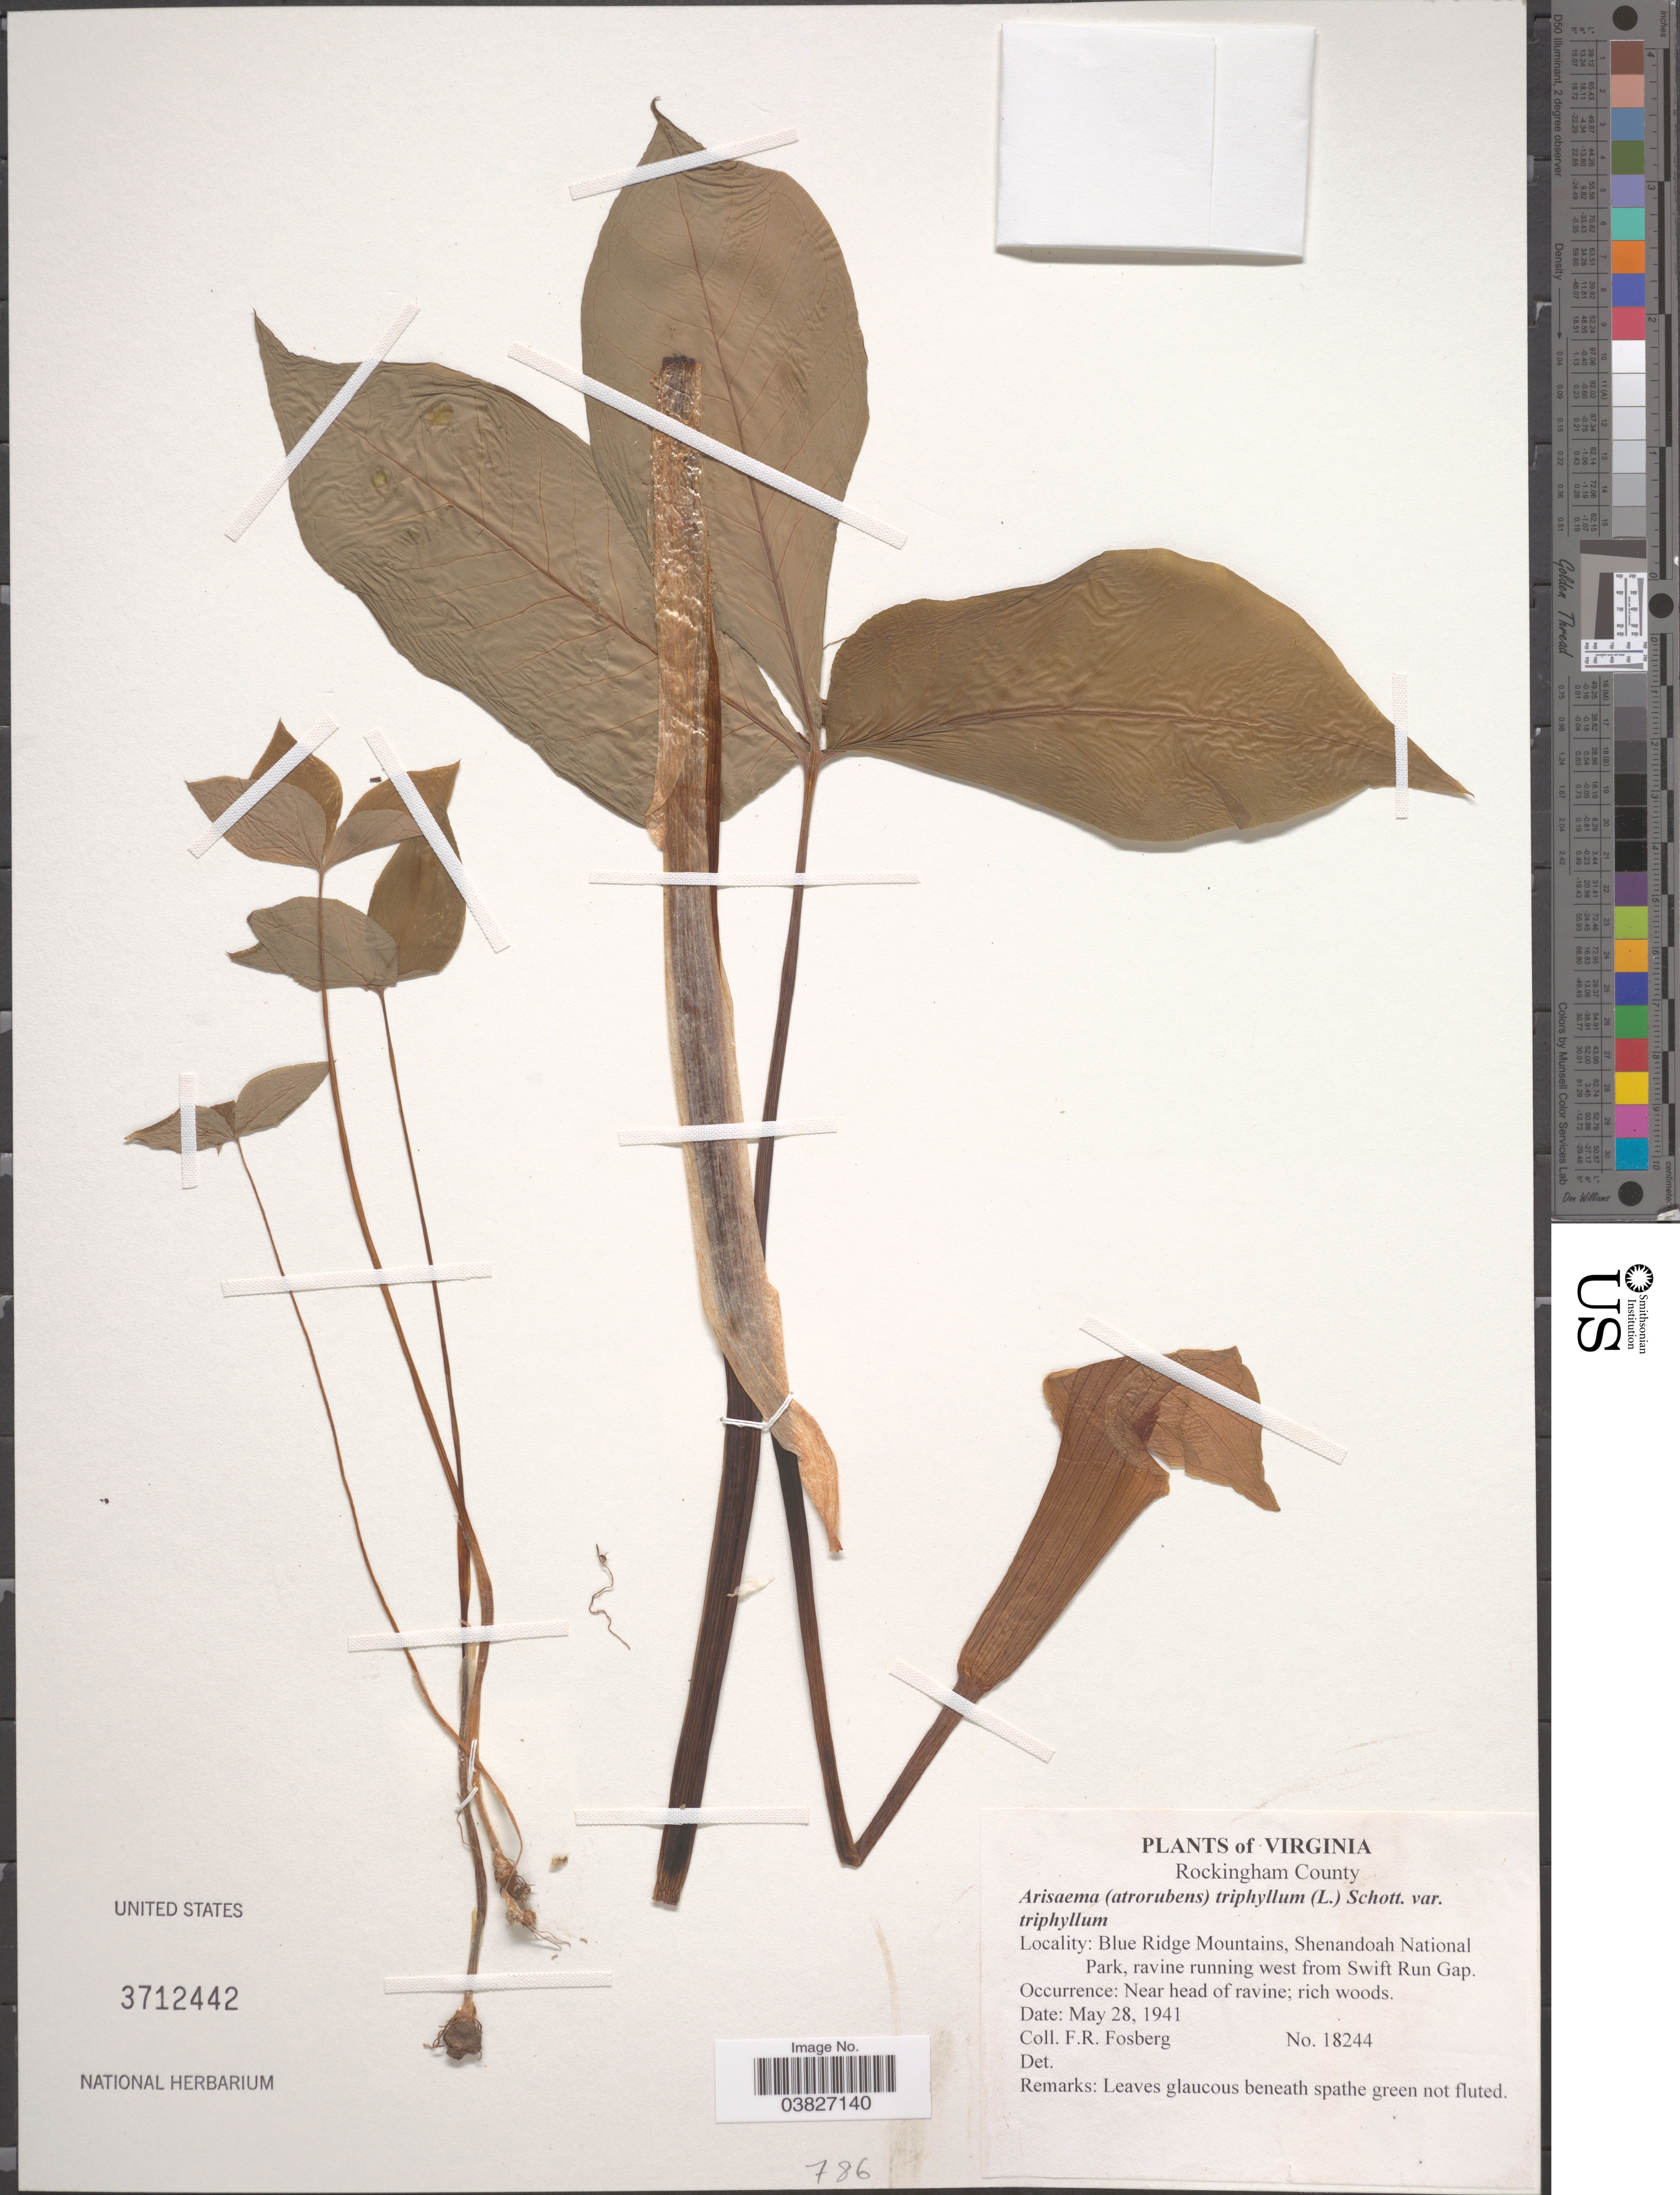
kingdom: Plantae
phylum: Tracheophyta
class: Liliopsida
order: Alismatales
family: Araceae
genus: Arisaema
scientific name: Arisaema triphyllum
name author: (L.) Schott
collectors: F. R. Fosberg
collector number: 18244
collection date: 1941-05-28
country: United States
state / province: Virginia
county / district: Rockingham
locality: Blue Ridge Mountains, Shenandoah National Park, ravine running west from Swift Run Gap.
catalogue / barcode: US 3712442